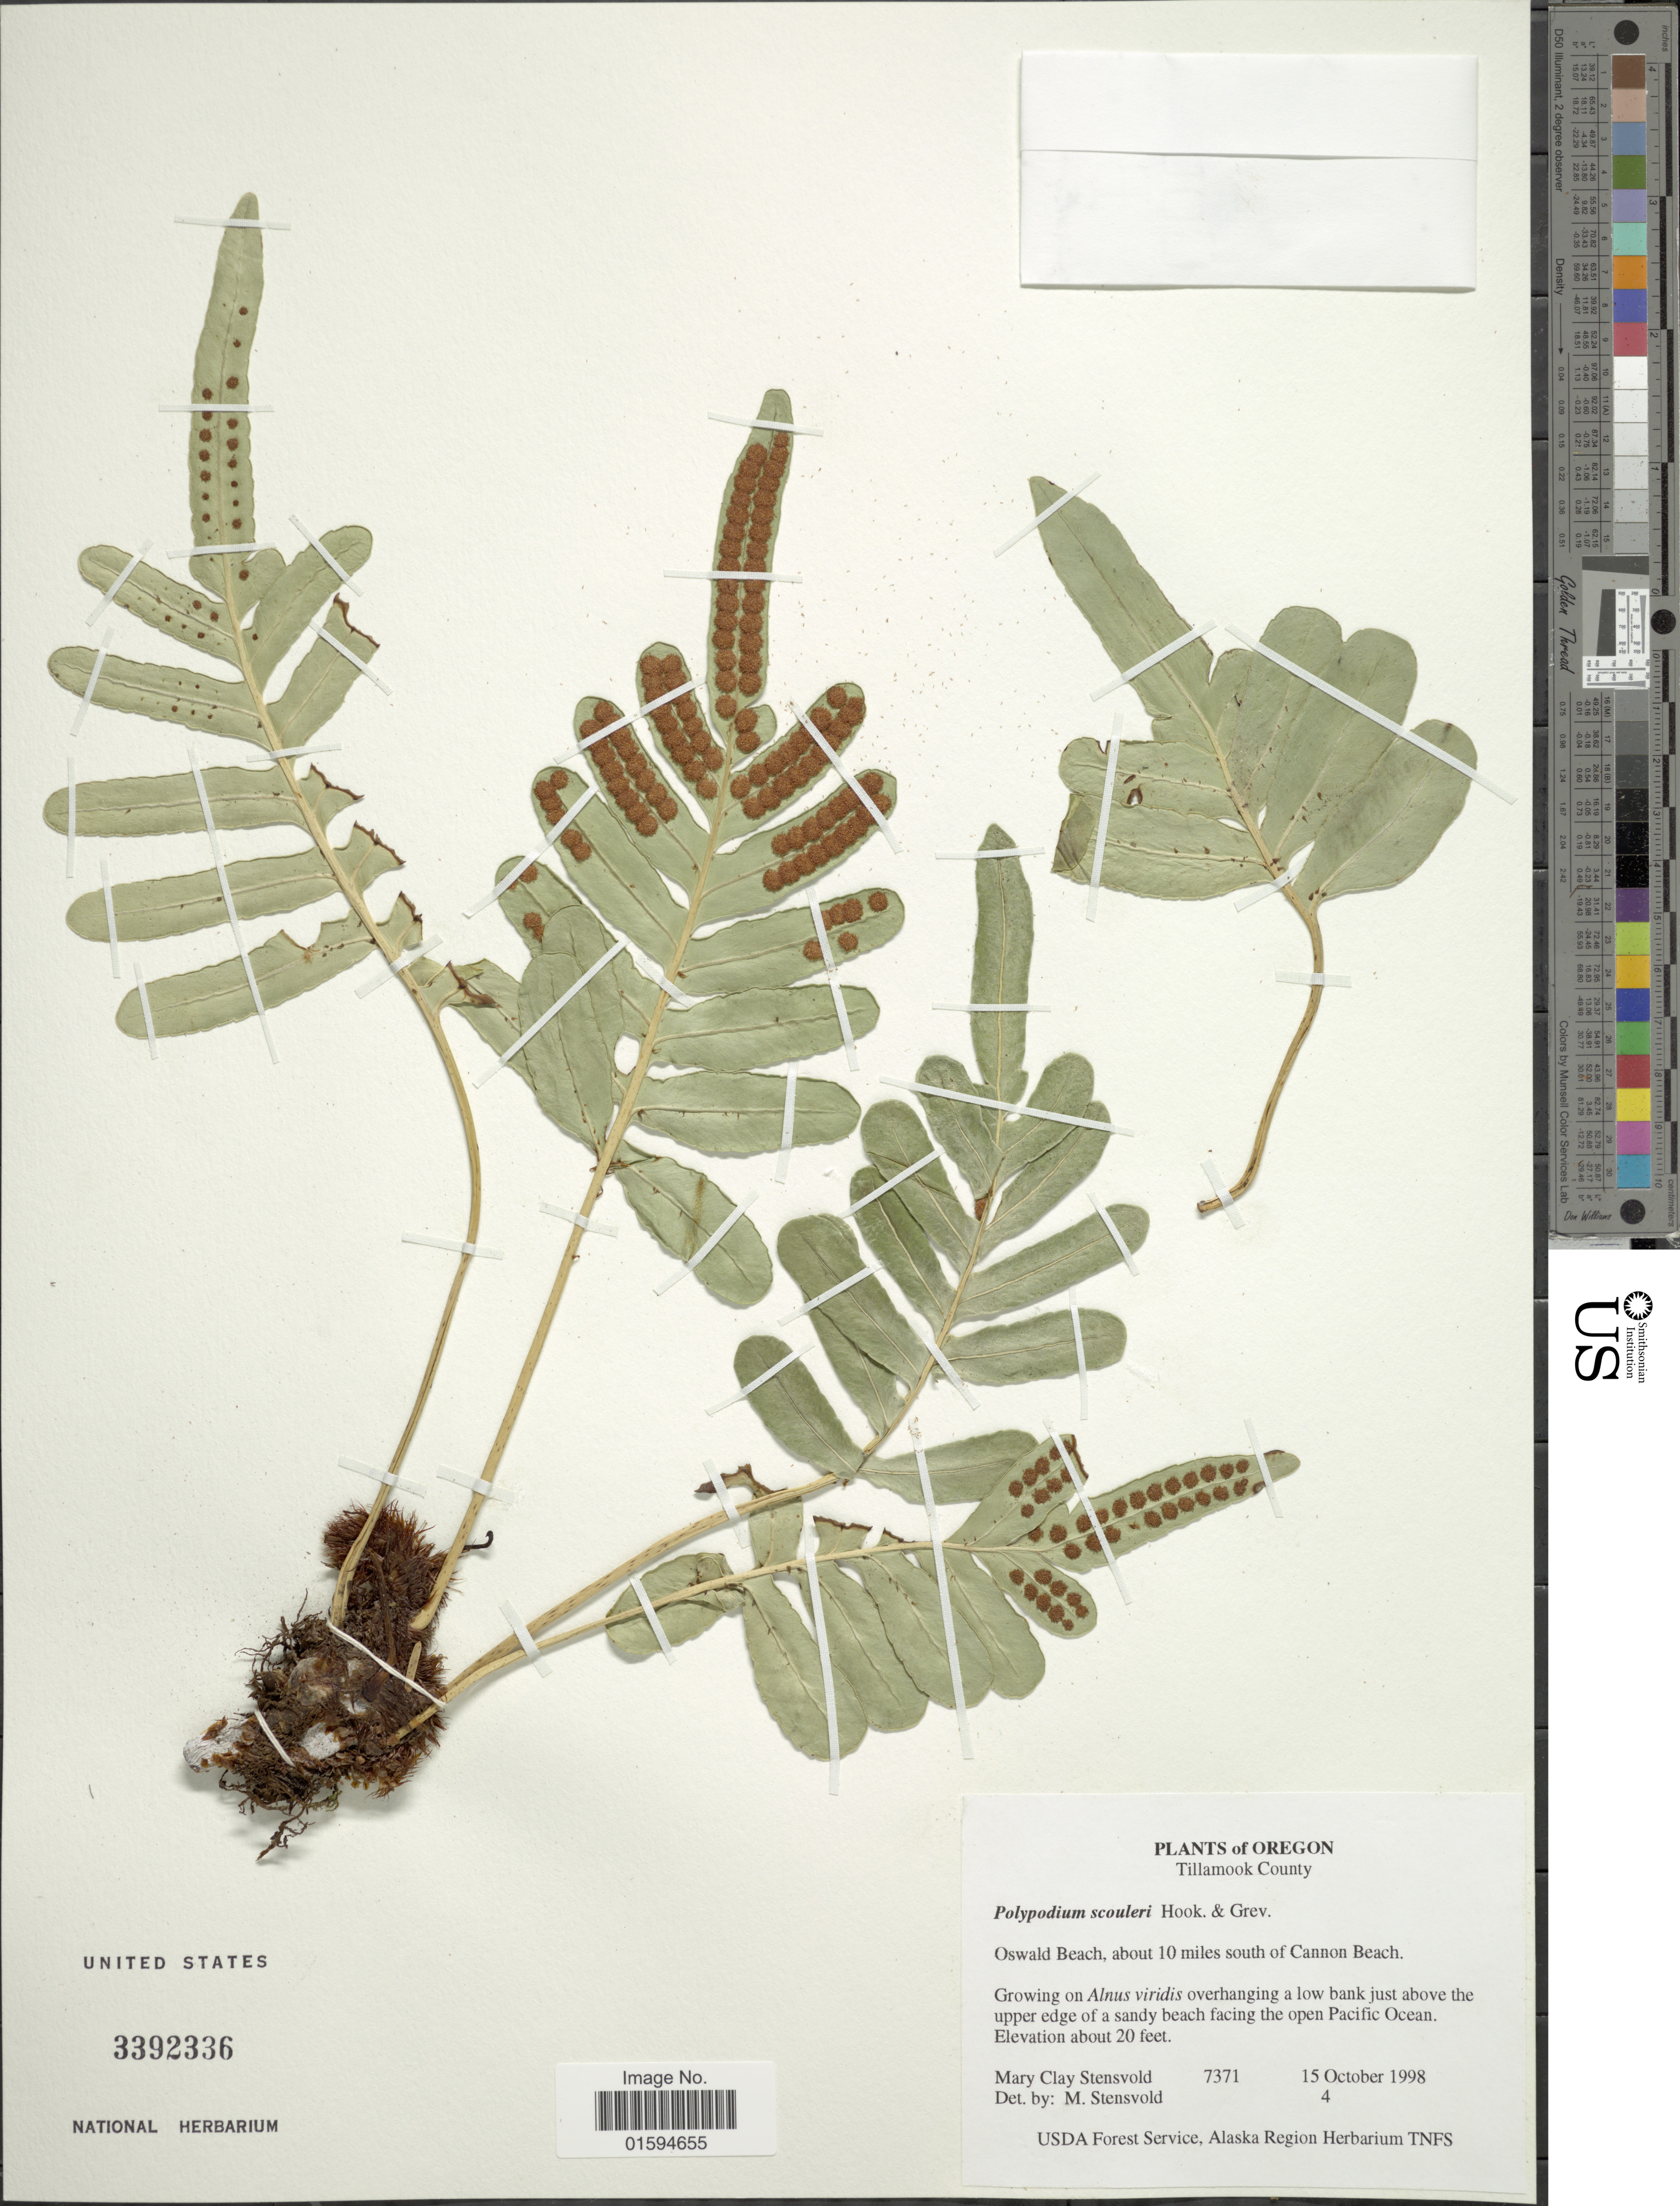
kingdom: Plantae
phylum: Tracheophyta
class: Polypodiopsida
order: Polypodiales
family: Polypodiaceae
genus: Polypodium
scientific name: Polypodium scouleri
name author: Hook. & Grev.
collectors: M. Stensvold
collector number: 7371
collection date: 1998-10-15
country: United States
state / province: Oregon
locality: Tillamook County, Oswald Beach, about 10 miles south of Cannon Beach, just above the upper edge of a sandy beach facing the open Pacific Ocean.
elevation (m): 6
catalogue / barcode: US 3392336